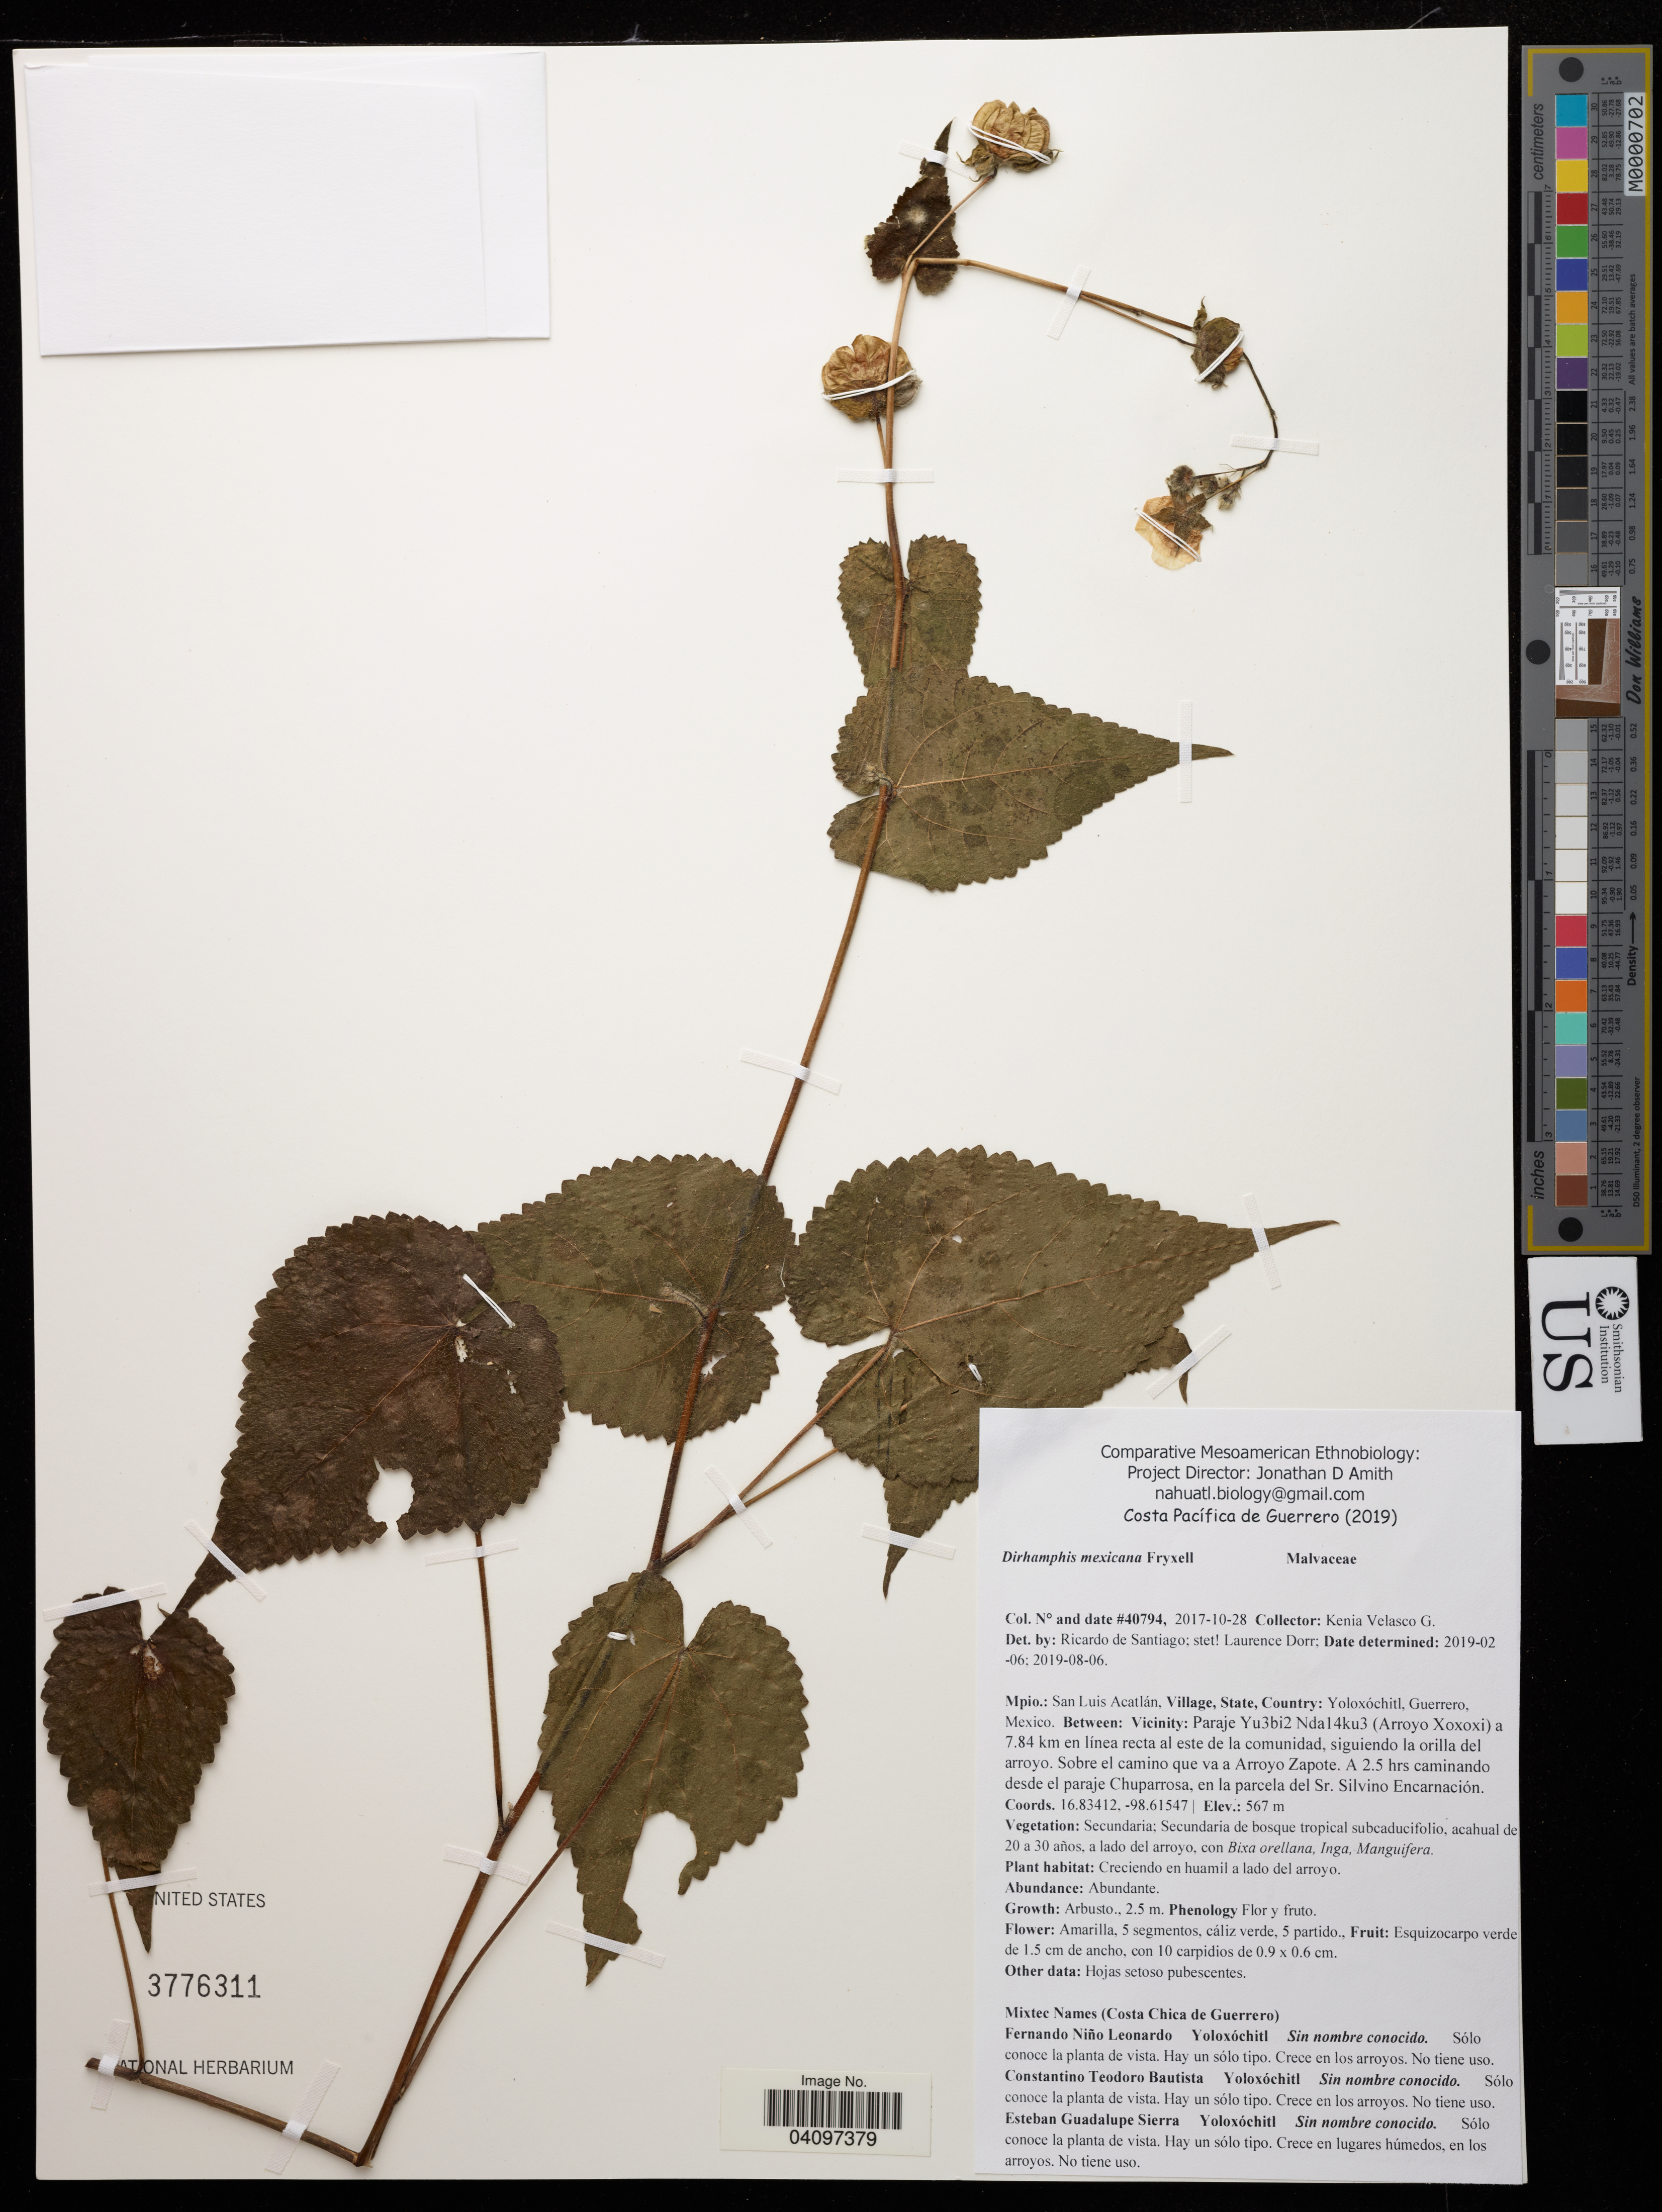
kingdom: Plantae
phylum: Tracheophyta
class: Magnoliopsida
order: Malvales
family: Malvaceae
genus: Dirhamphis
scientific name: Dirhamphis mexicana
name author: Fryxell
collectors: K. Velasco G.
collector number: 40794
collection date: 2017-10-28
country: Mexico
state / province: Guerrero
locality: Mpio.: San Luis Acatlán. Yoloxóchitl. Vicinity: Paraje Yu3bi2 Nda14ku3 (Arroyo Xoxoxi) a 7.84 km en línea recta al este de la comunidad, siguiendo la orilla del arroyo. Sobre el camino que va a Arroyo Zapote. A 2.5 hrs caminando desde el paraje Chuparrosa, en la parcela del Sr. Silvino Encarnación.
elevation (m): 567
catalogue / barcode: US 3776311